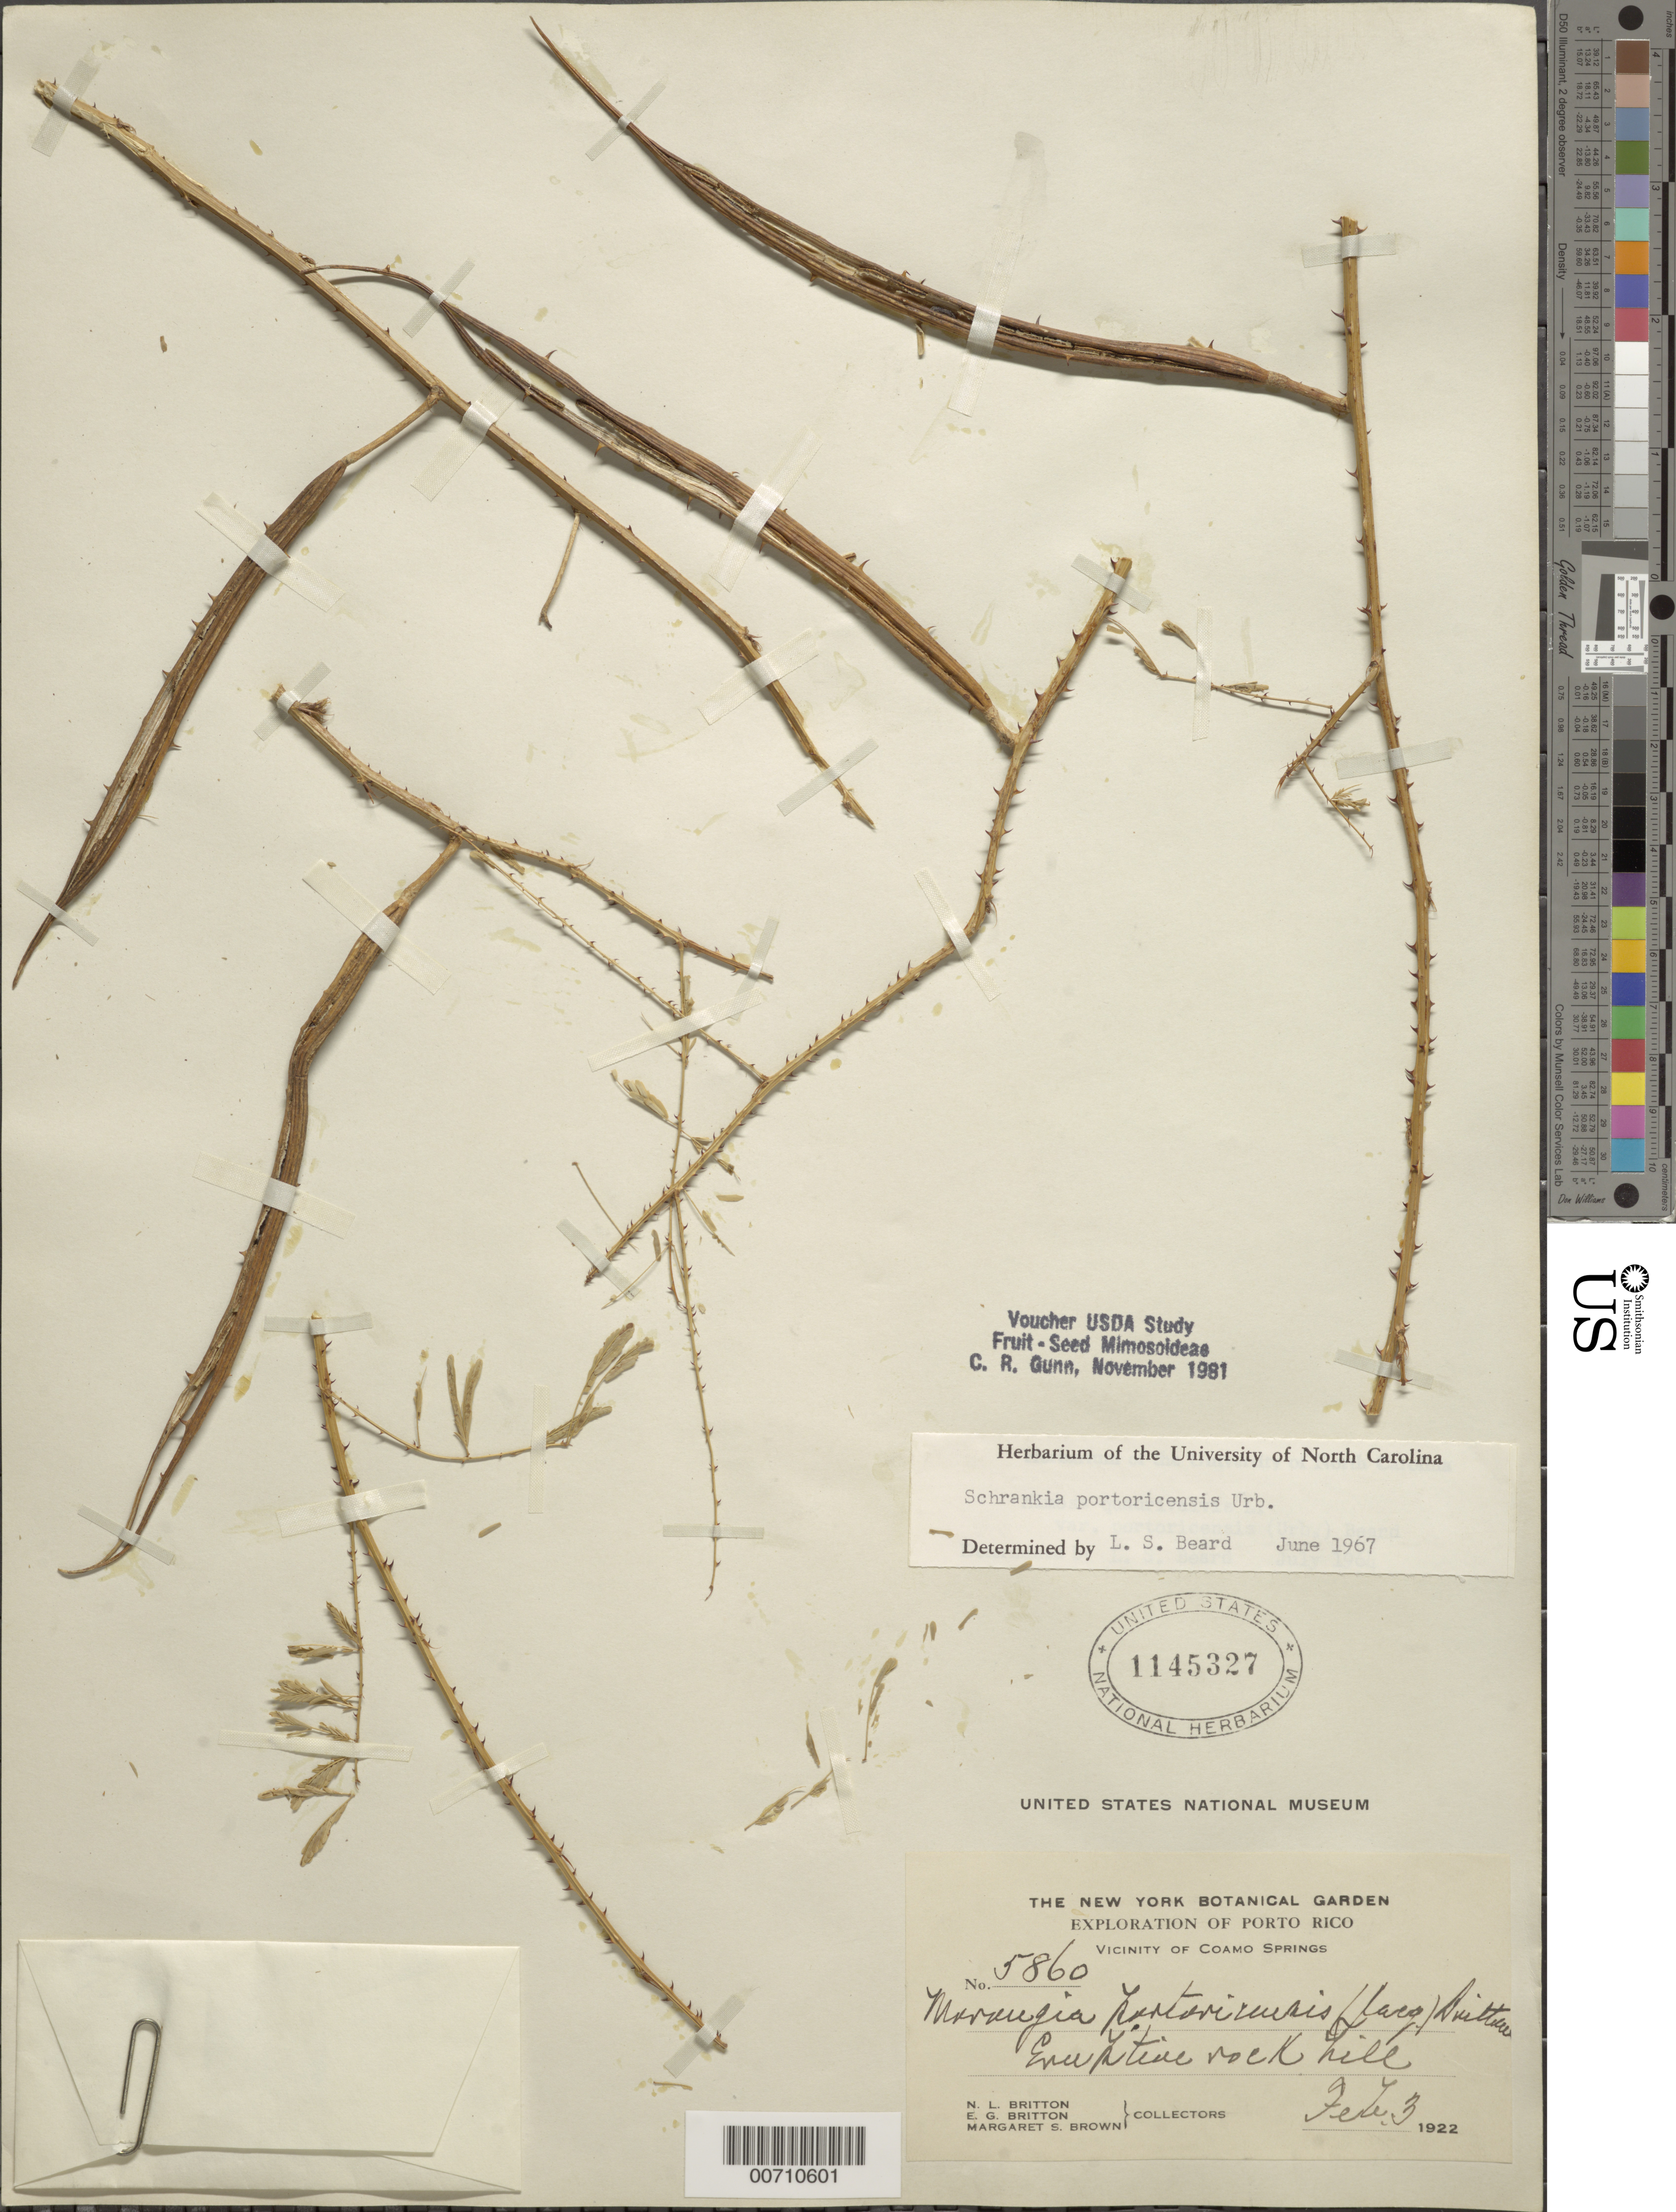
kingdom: Plantae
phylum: Tracheophyta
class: Magnoliopsida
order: Fabales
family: Fabaceae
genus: Mimosa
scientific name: Mimosa quadrivalvis var. urbaniana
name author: Barneby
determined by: Strong, M. T., (US), Smithsonian Institution - National Museum of Natural History (UNITED STATES)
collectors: N. Britton, E. G. Britton & M. S. Brown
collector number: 5860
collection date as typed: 03 Feb 1922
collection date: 1922-02-03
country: Puerto Rico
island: Greater Antilles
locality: Coamo Springs, vic of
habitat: Eruptive rock hill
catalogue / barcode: US 1145327